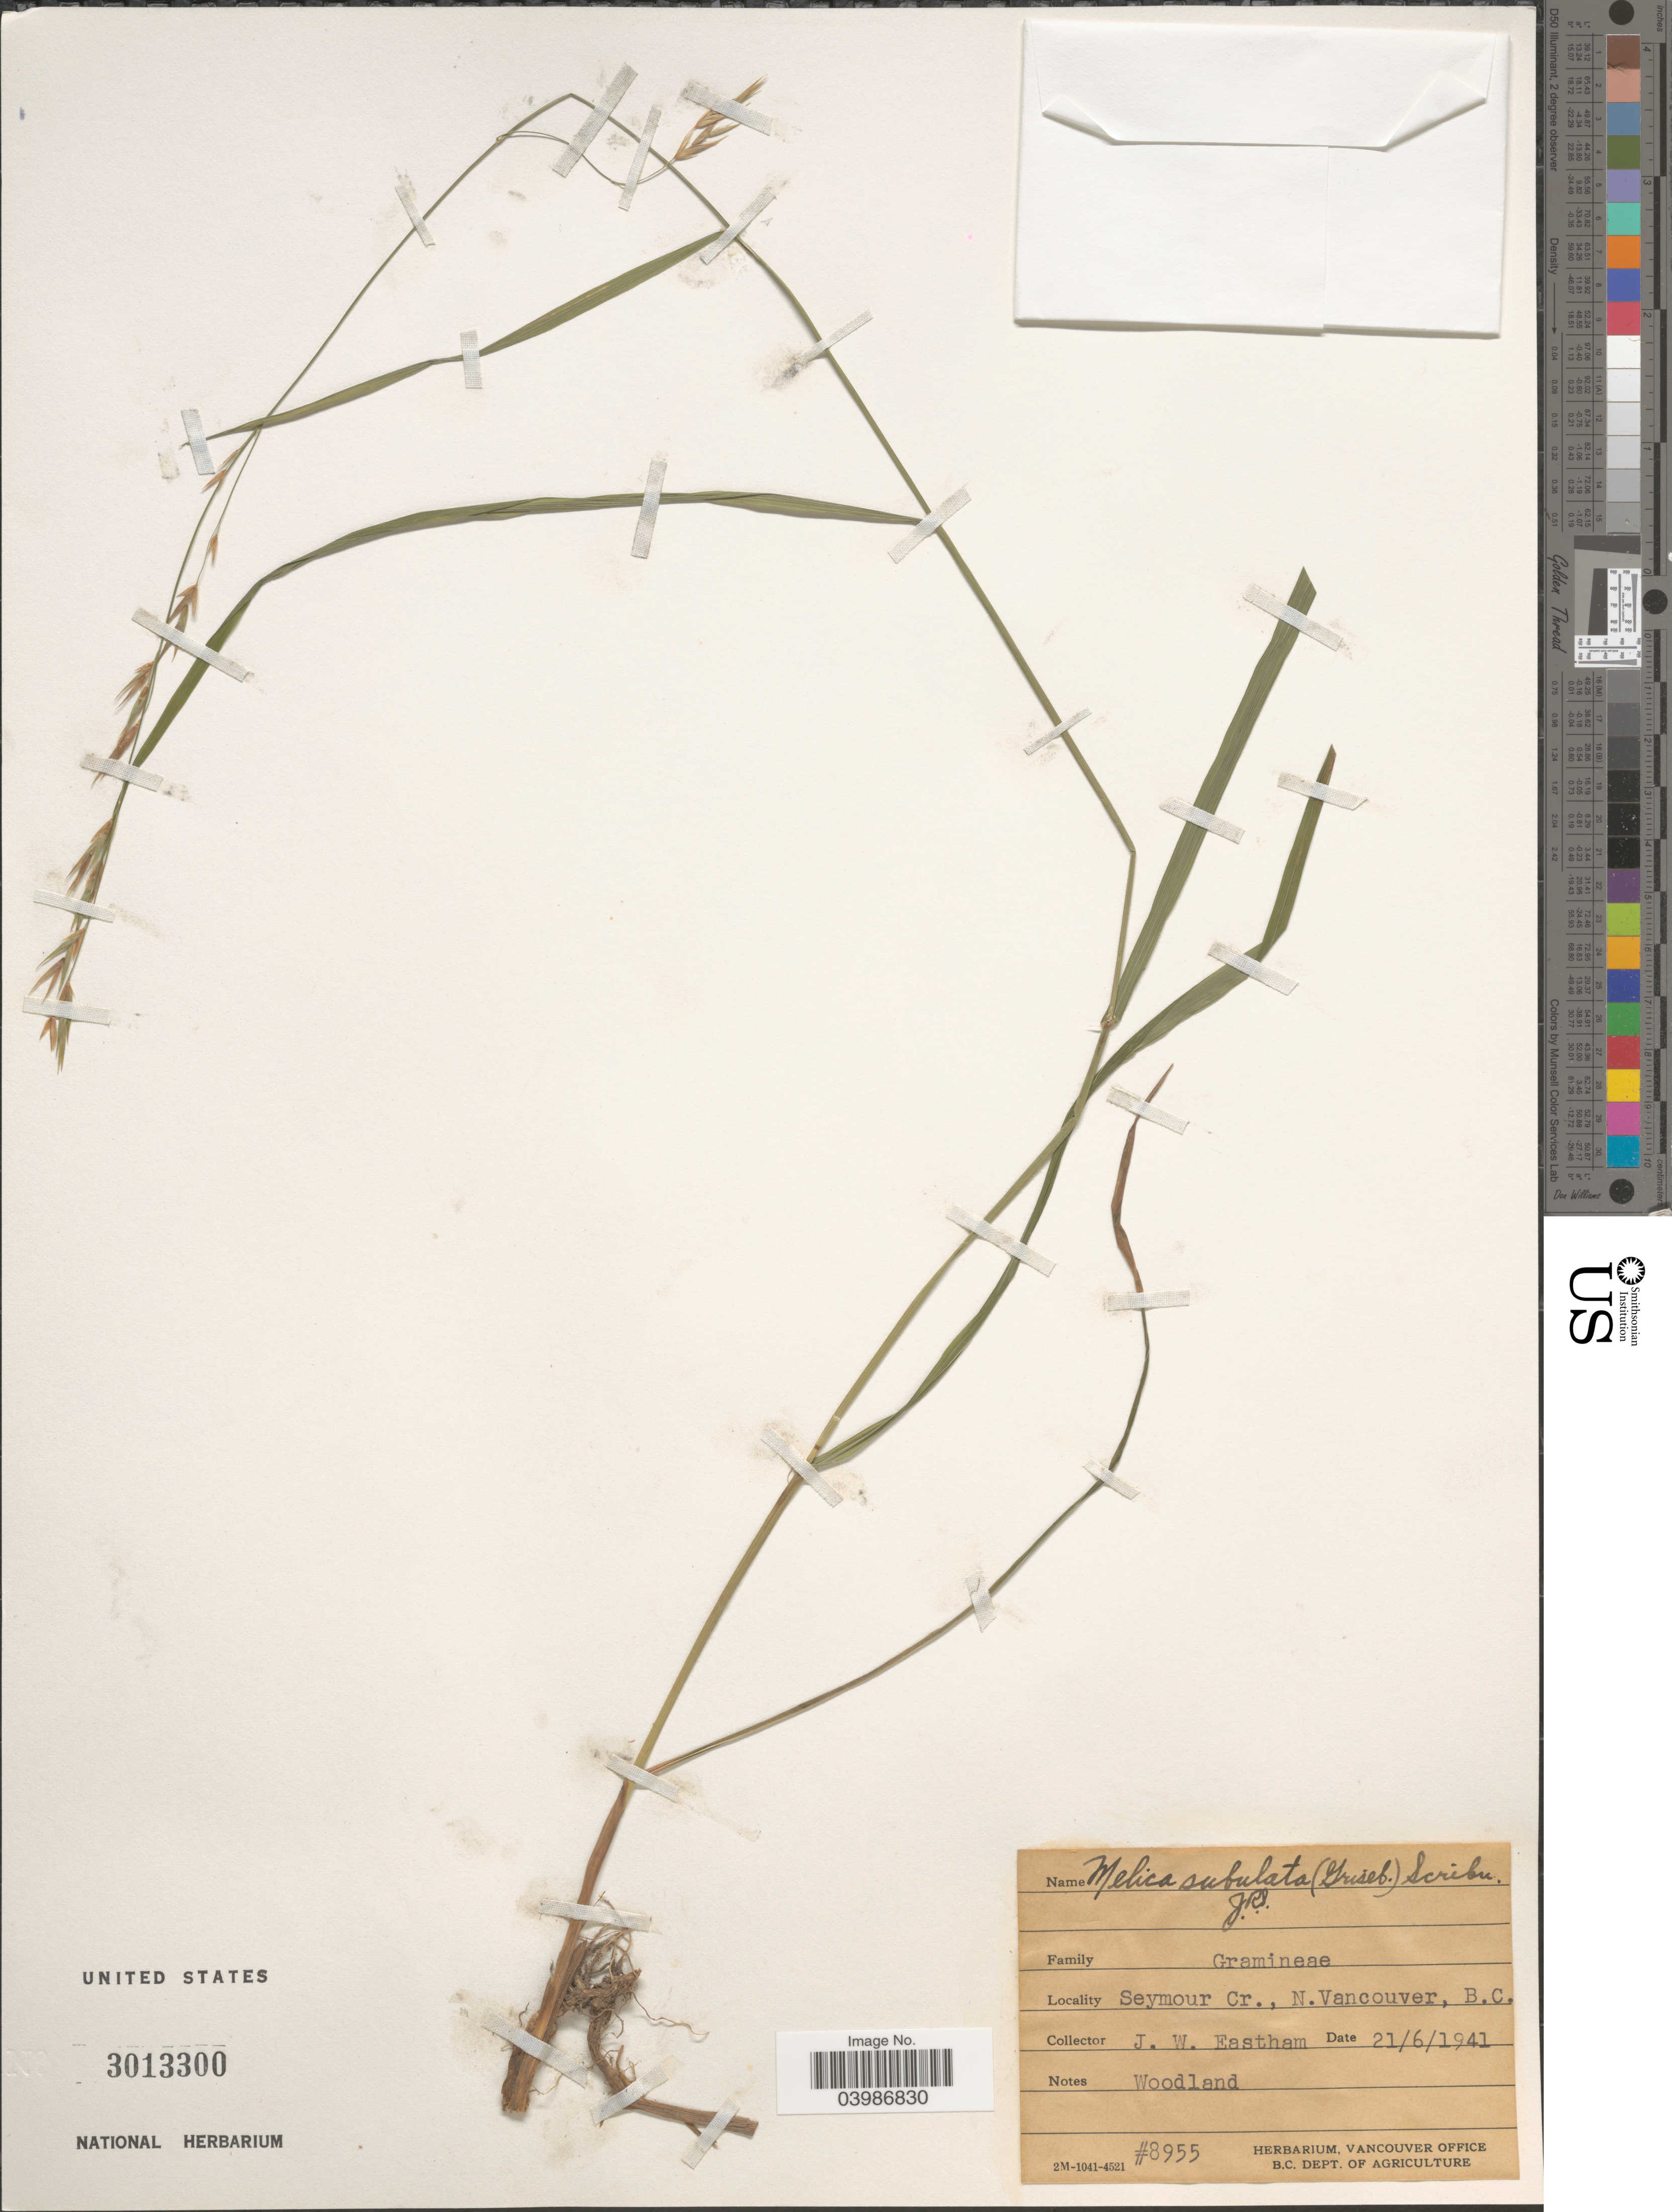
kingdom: Plantae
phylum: Tracheophyta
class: Liliopsida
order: Poales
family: Poaceae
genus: Melica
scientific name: Melica subulata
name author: (Griseb.) Scribn.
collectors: J. Eastham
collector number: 8955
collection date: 1941-06-21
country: Canada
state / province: British Columbia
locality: Seymour Cr., N. Vancouver.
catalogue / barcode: US 3013300